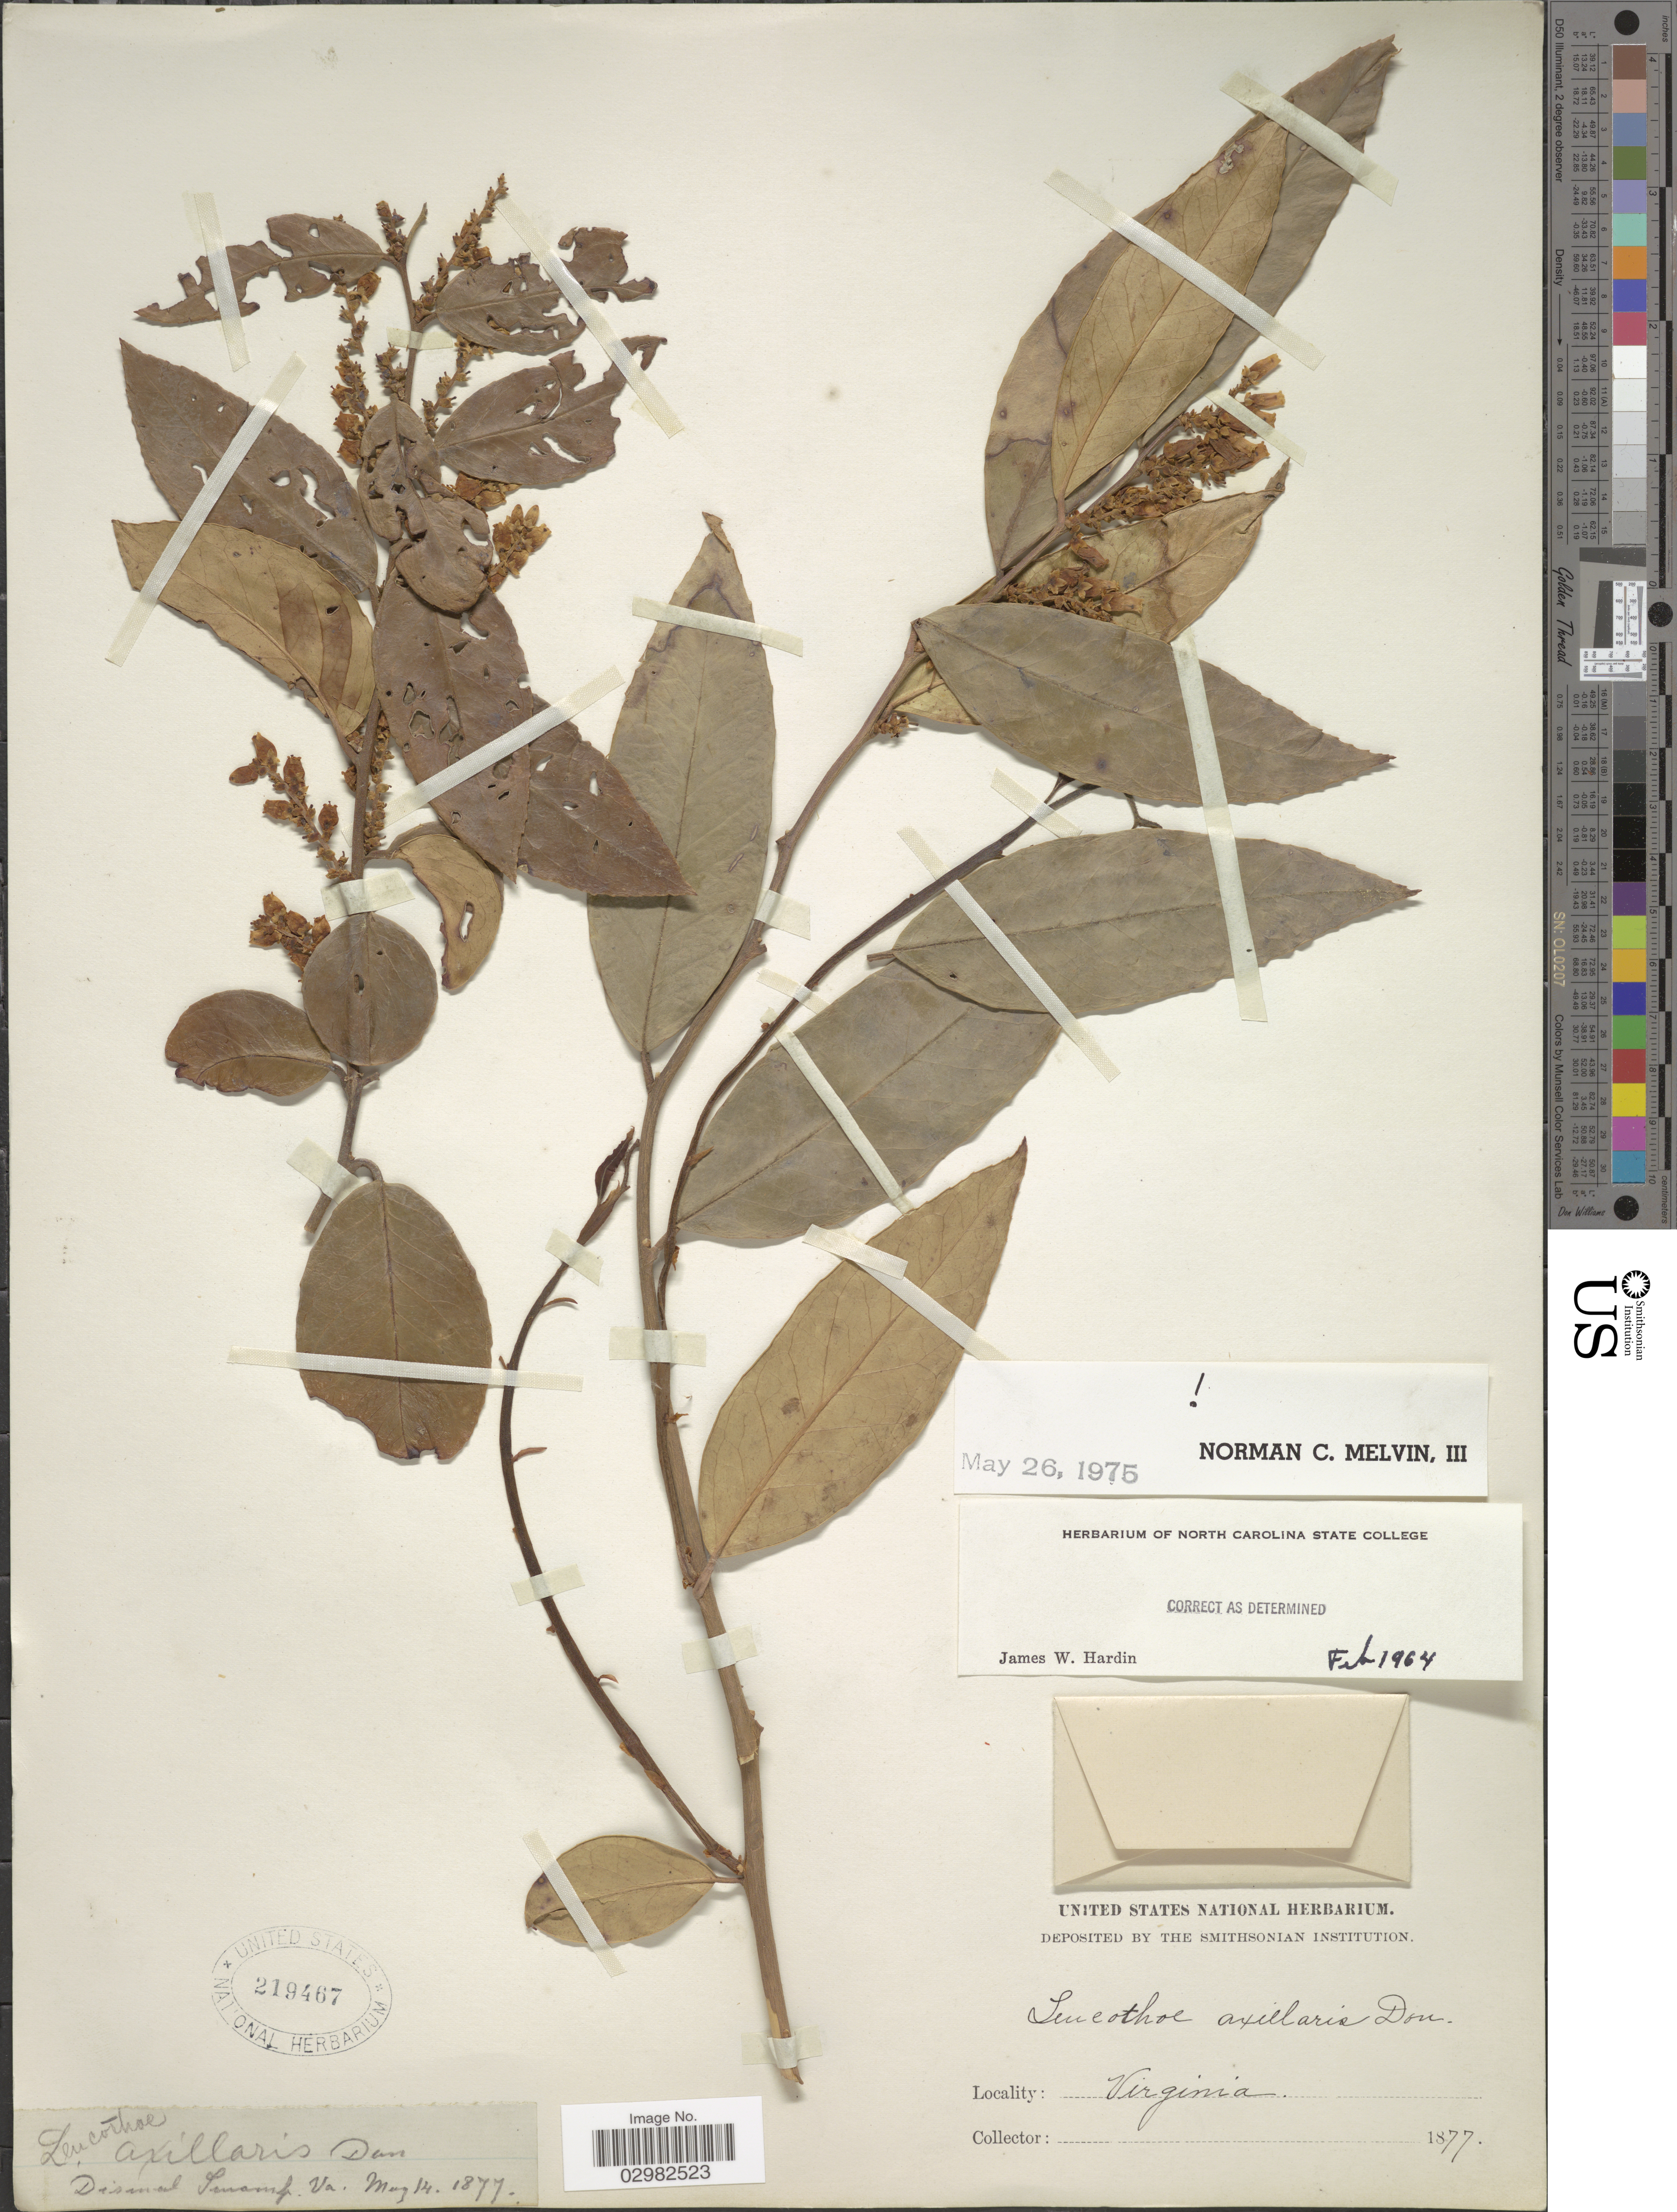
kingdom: Plantae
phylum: Tracheophyta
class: Magnoliopsida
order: Ericales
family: Ericaceae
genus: Leucothoe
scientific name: Leucothoë axillaris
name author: (Lam.) D. Don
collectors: ex herb. United States National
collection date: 1877-05-14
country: United States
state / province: Virginia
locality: Dismal Swamp.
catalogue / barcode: US 219467